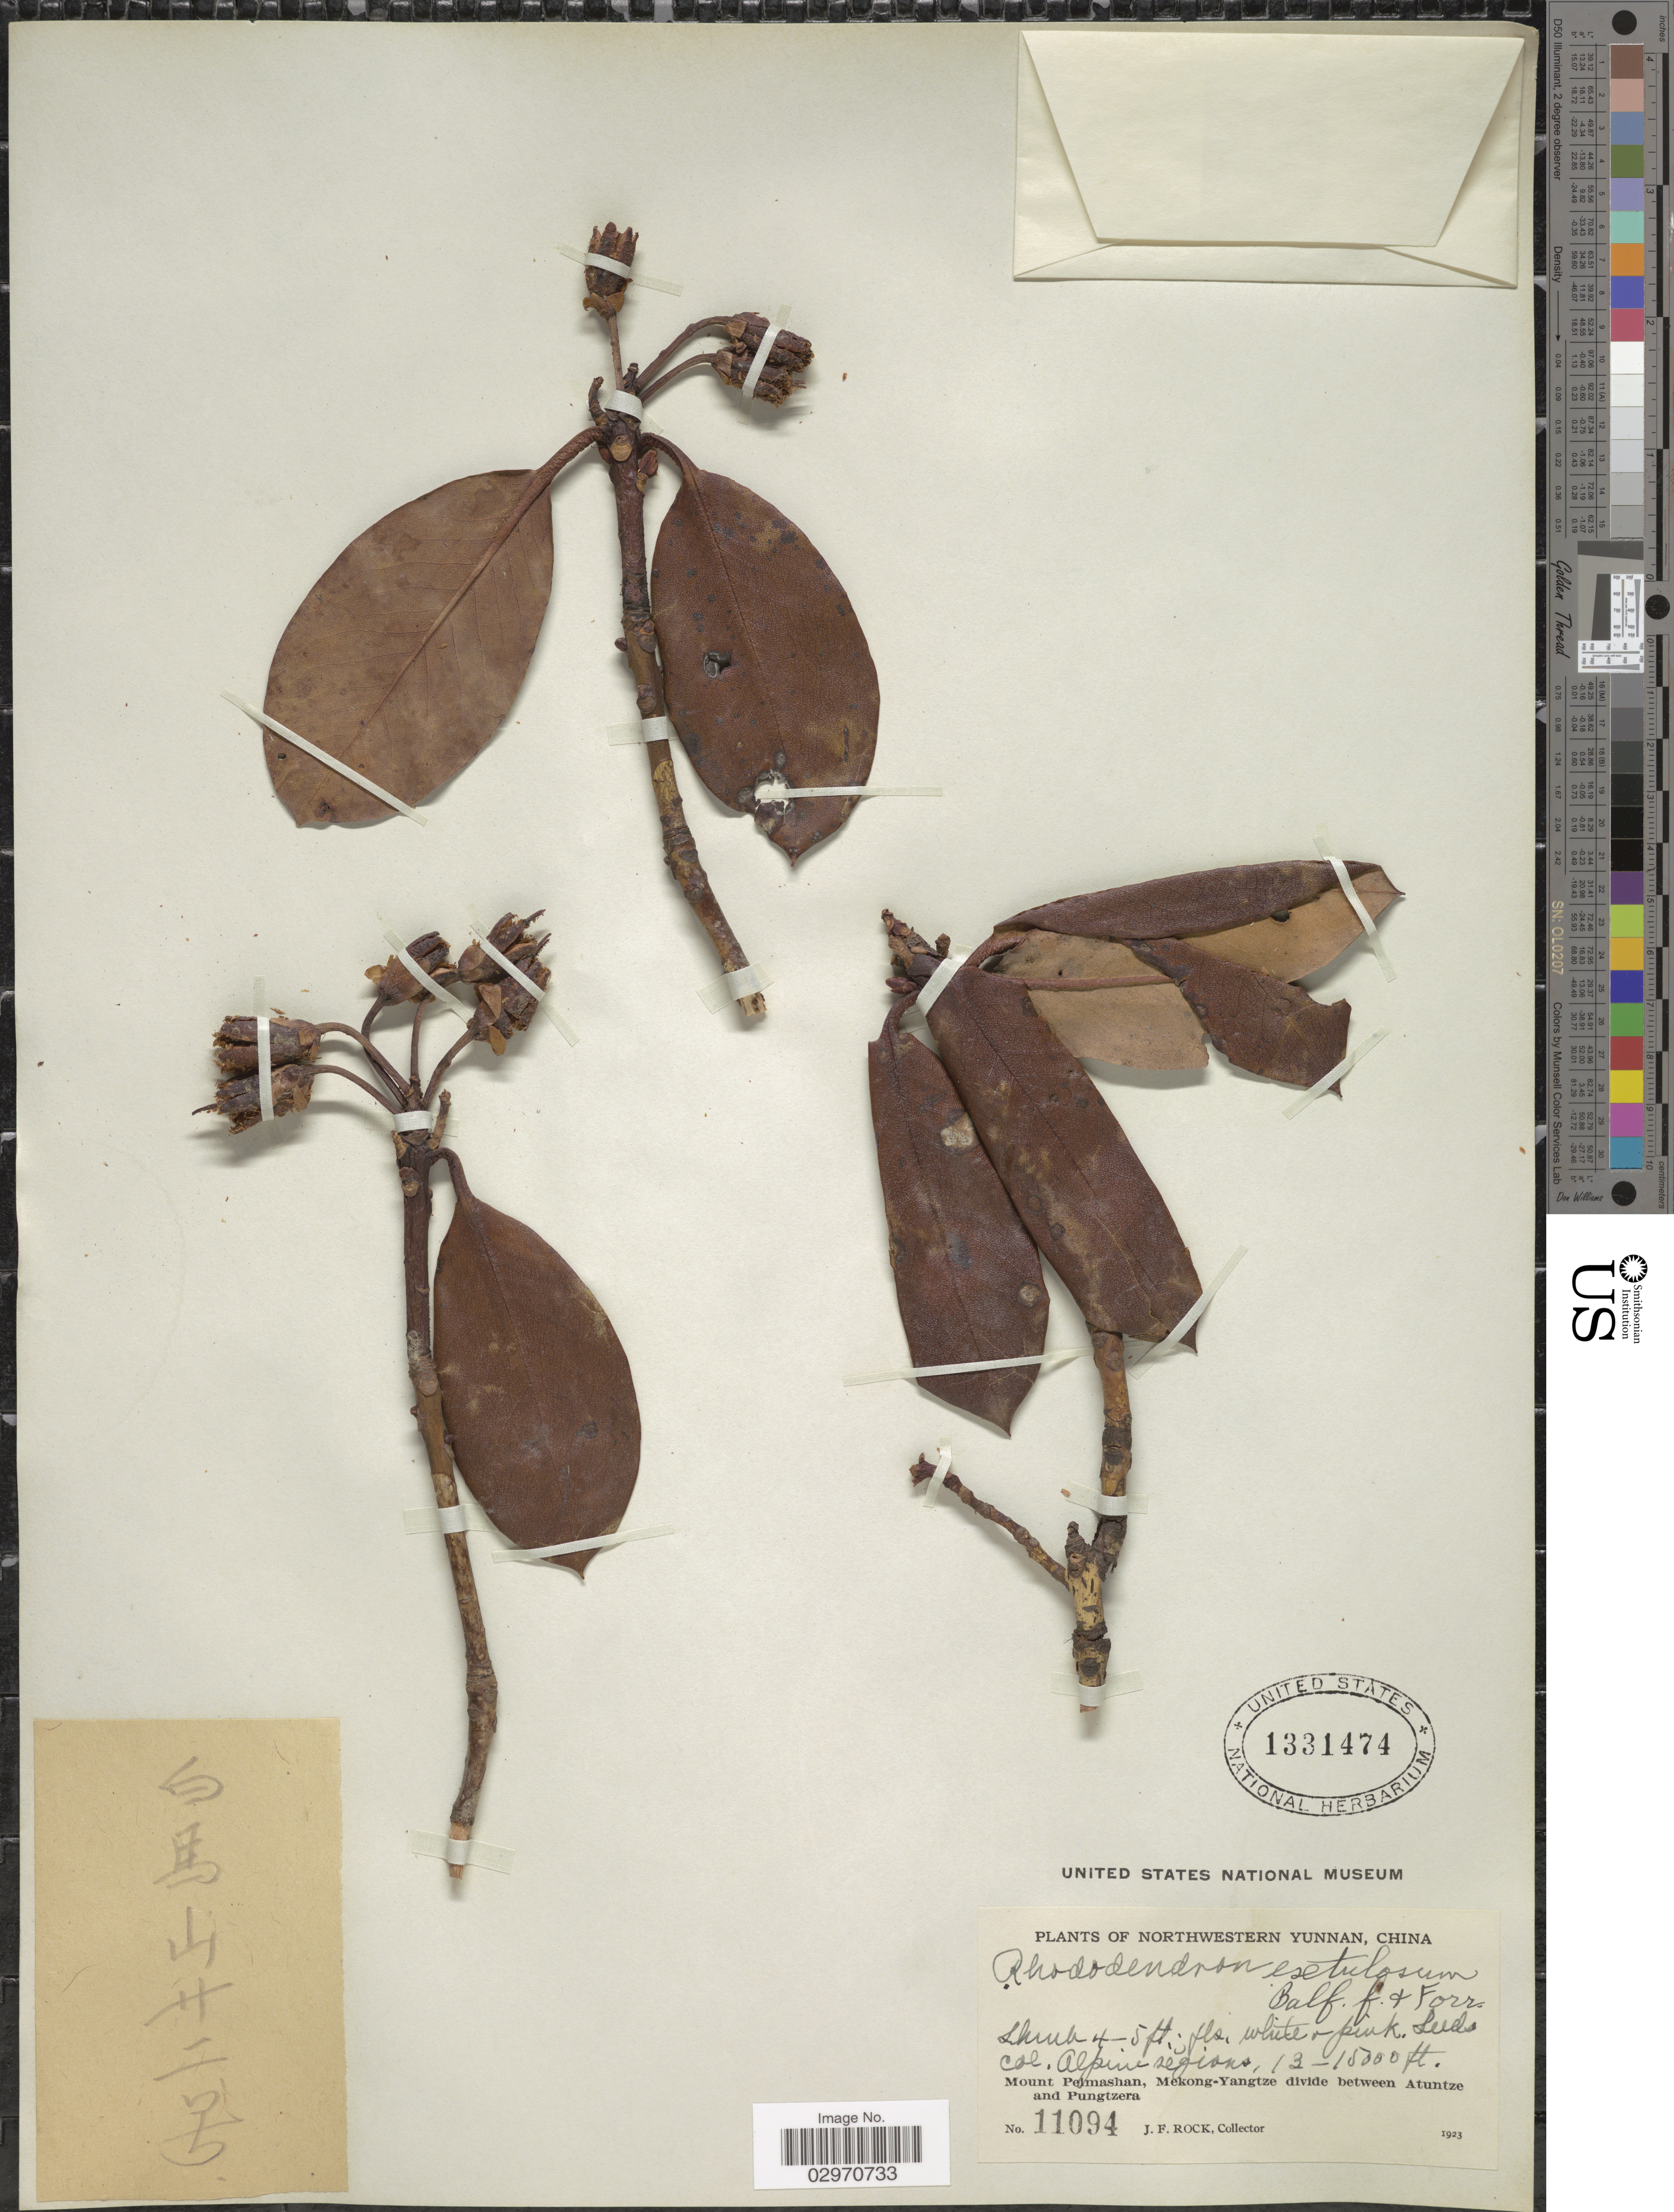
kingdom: Plantae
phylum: Tracheophyta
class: Magnoliopsida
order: Ericales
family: Ericaceae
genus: Rhododendron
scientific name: Rhododendron esetulosum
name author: Balf. f. & Forrest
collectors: J. Rock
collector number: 11094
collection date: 1923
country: China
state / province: Yunnan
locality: Northwestern Yunnan, Mount Peimashan, Mekong-Yangtze divide between Atuntze and Pungtzera. Alpine regions.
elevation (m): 3962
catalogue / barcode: US 1331474